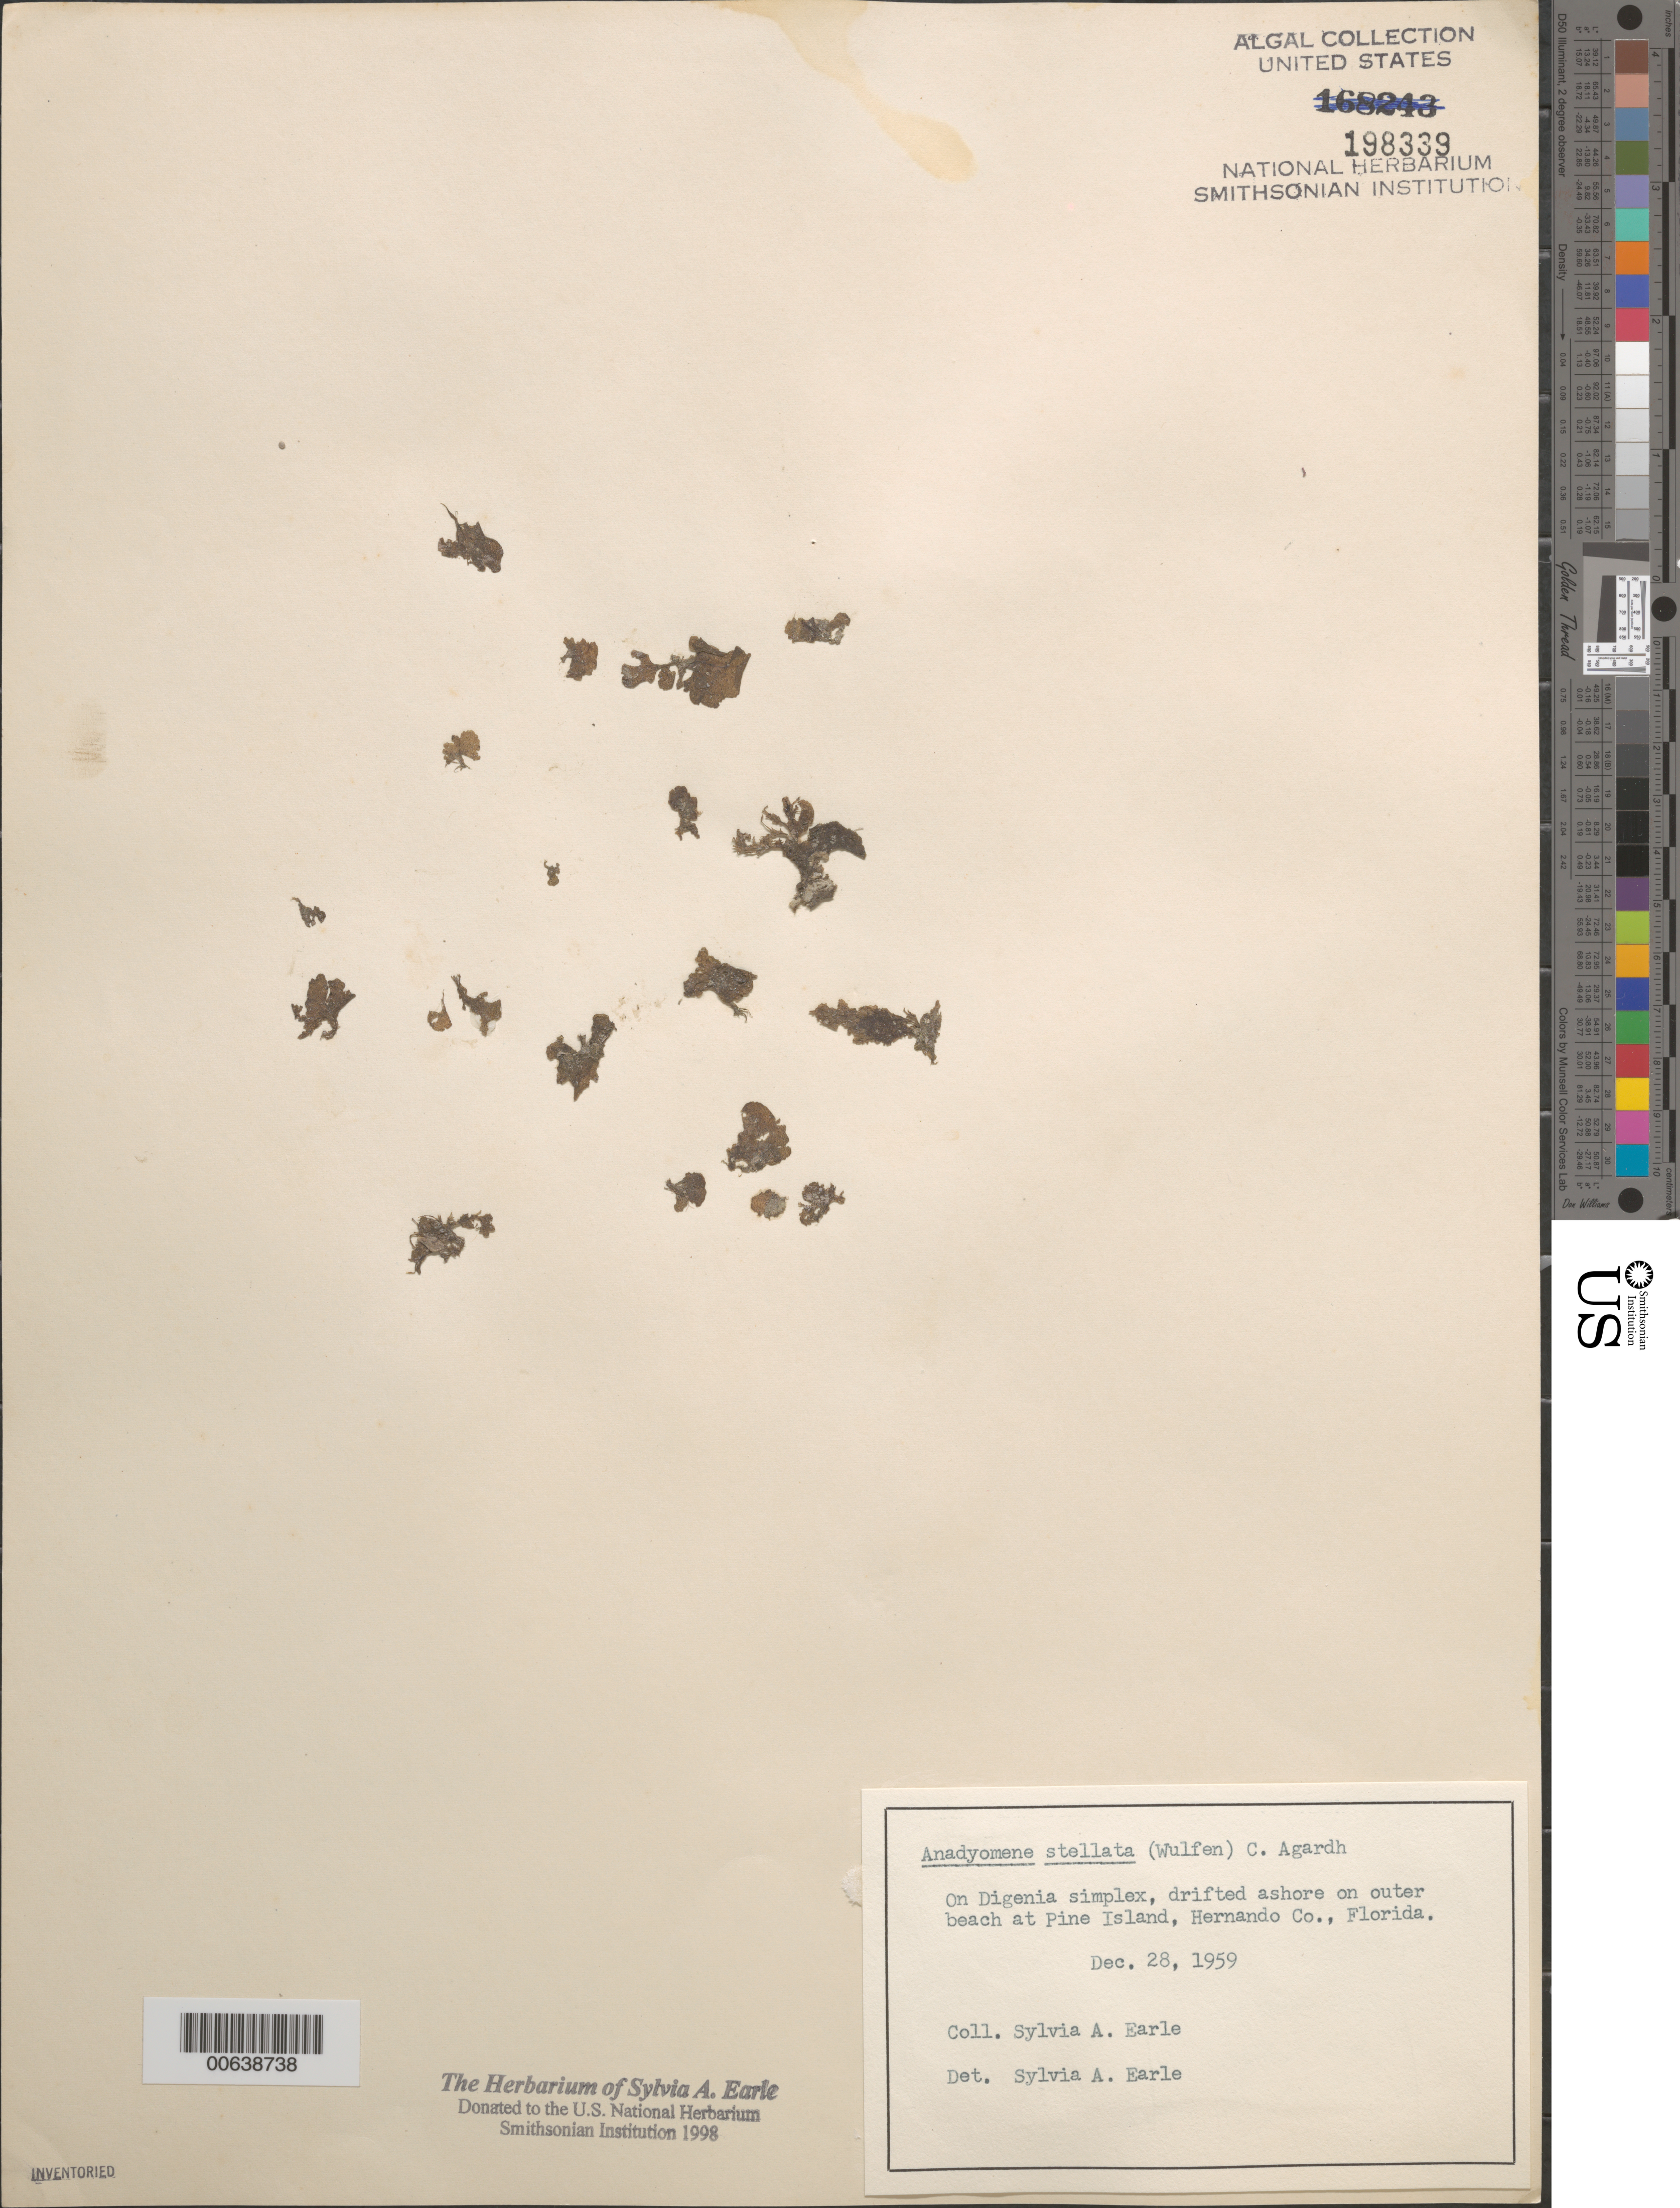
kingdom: Plantae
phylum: Chlorophyta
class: Ulvophyceae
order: Cladophorales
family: Anadyomenaceae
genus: Anadyomene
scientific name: Anadyomene stellata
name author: (Wulfen) C. Agardh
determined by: Earle, S. A.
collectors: S. A. Earle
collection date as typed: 28 Dec 1959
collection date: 1959-12-28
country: United States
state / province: Florida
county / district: Hernando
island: Pine Island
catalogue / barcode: US 198339